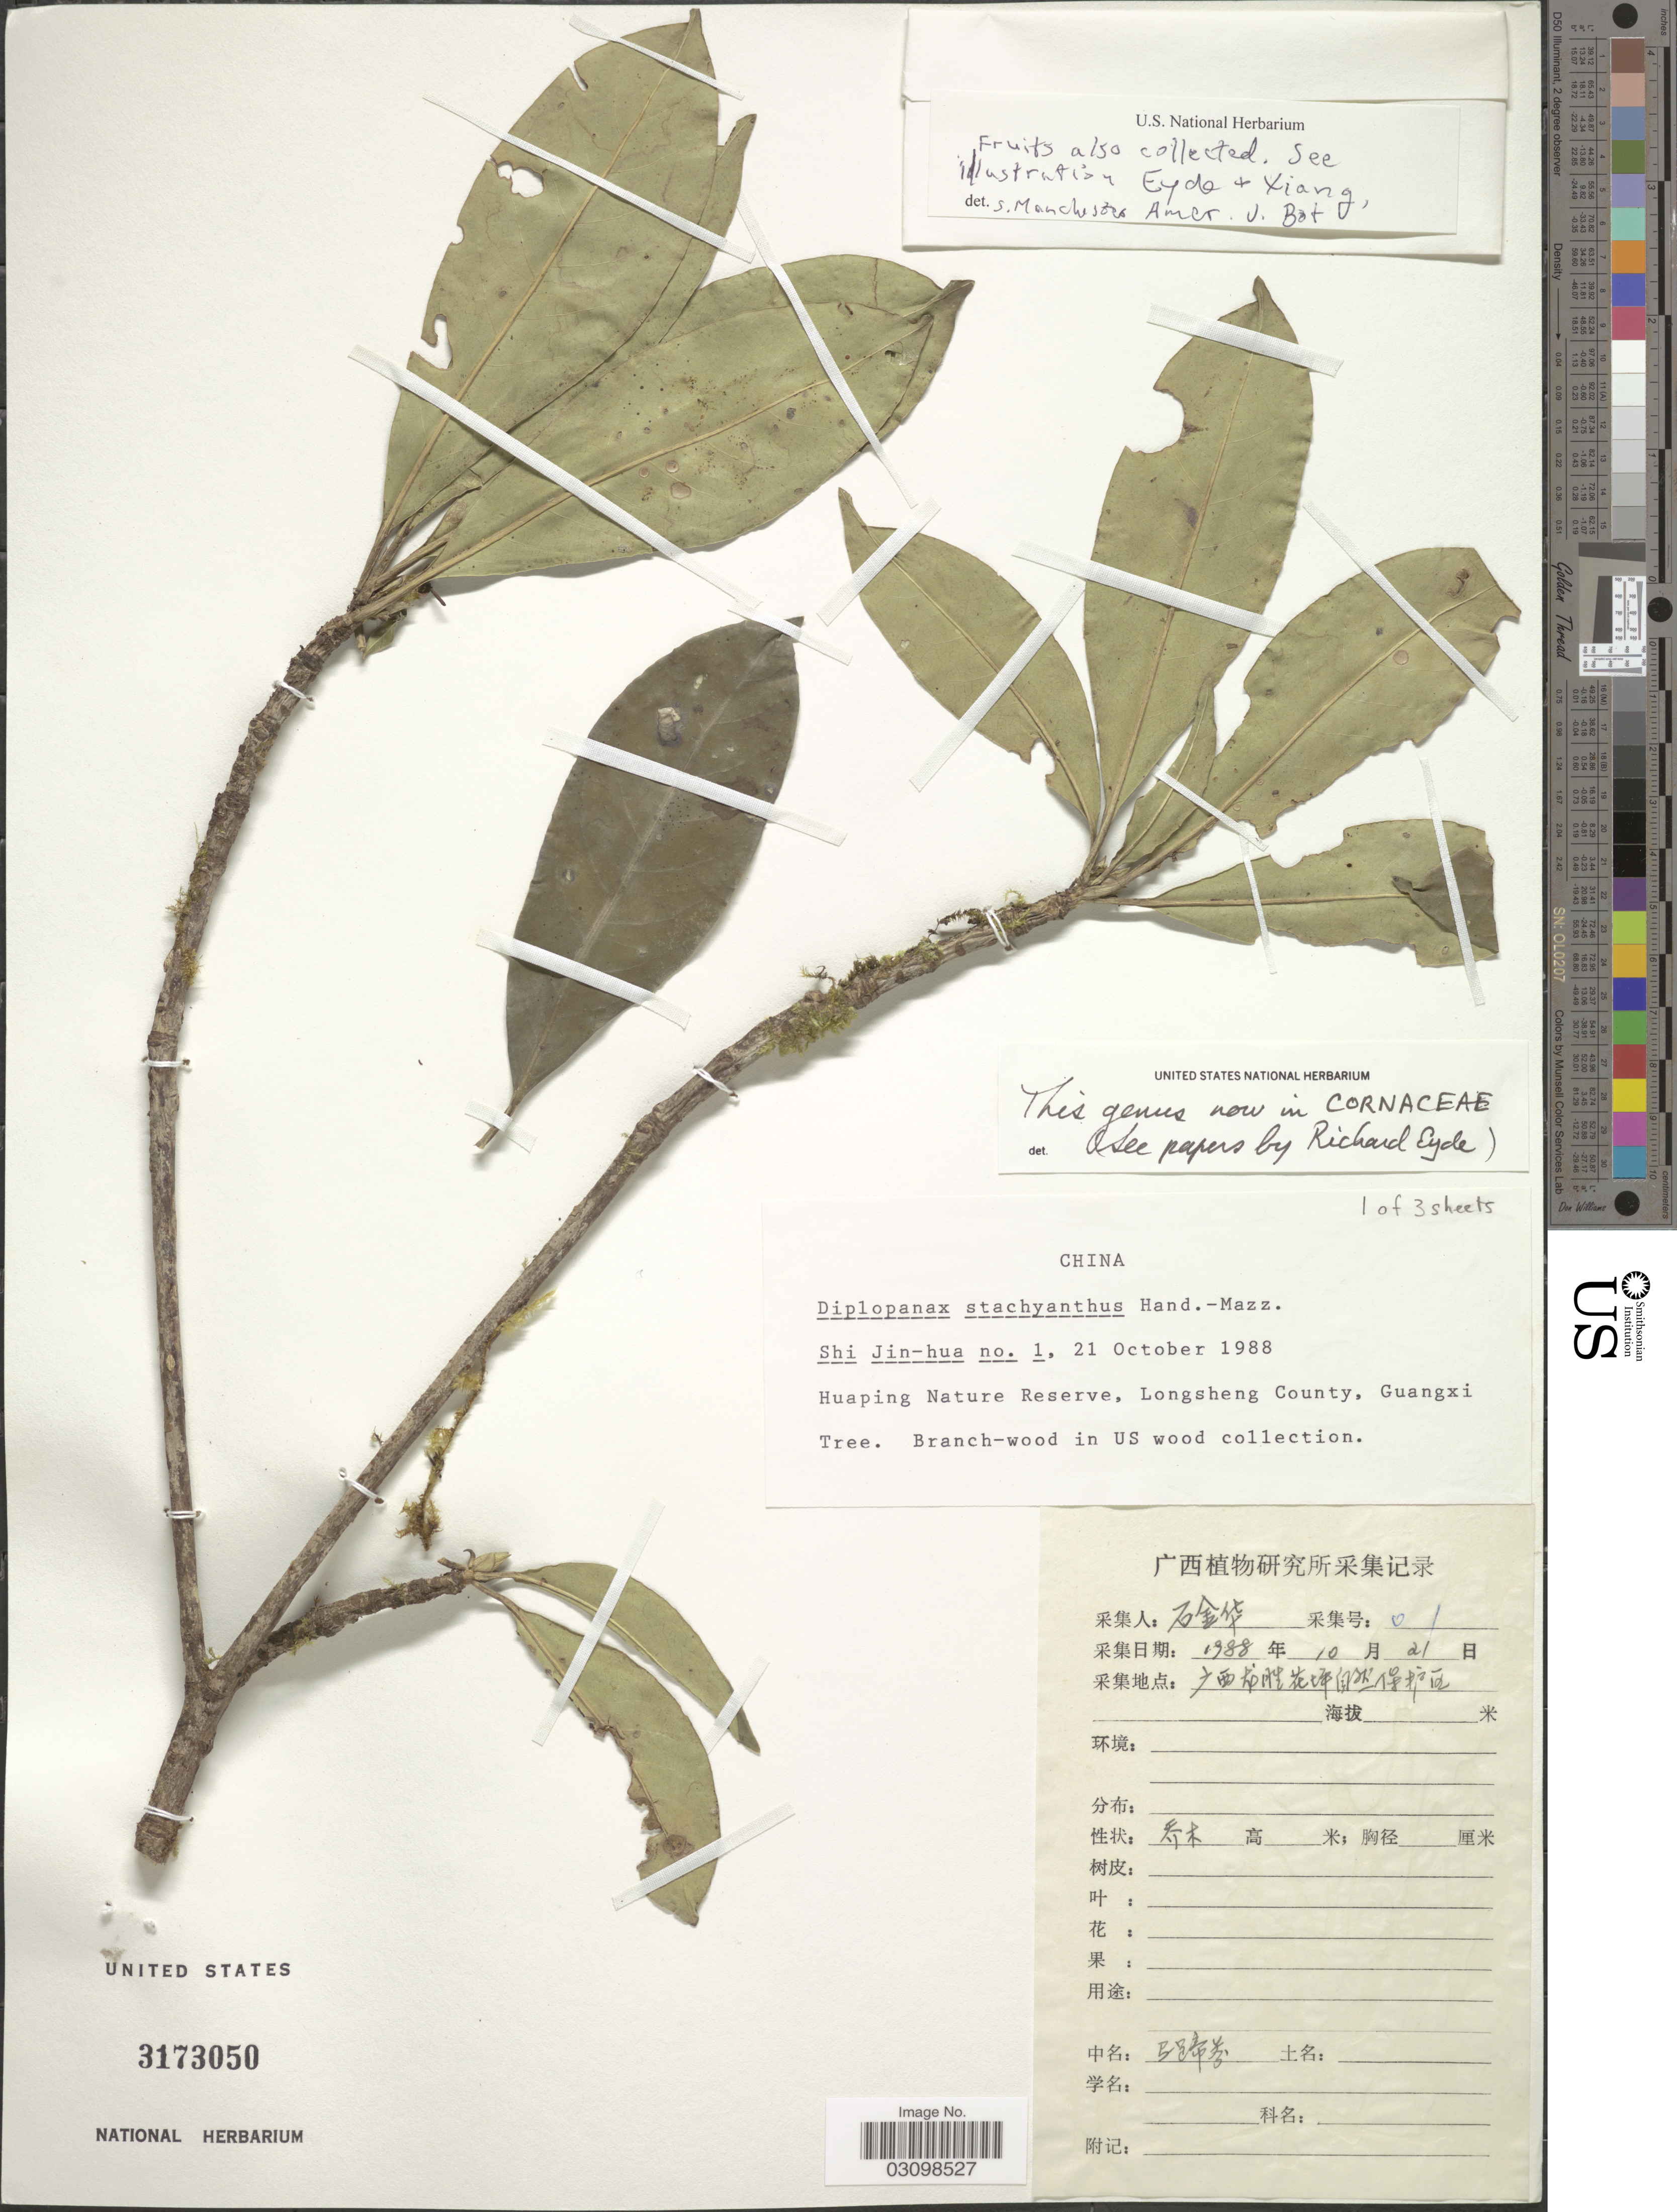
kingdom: Plantae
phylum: Tracheophyta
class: Magnoliopsida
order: Cornales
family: Nyssaceae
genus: Diplopanax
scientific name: Diplopanax stachyanthus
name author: Hand.-Mazz.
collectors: S. Jin-hua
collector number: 01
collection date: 1988-10-21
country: China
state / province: Guangxi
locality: Huaping Nature Reserve, Longsheng County, Guangxi.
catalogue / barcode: US 3173050